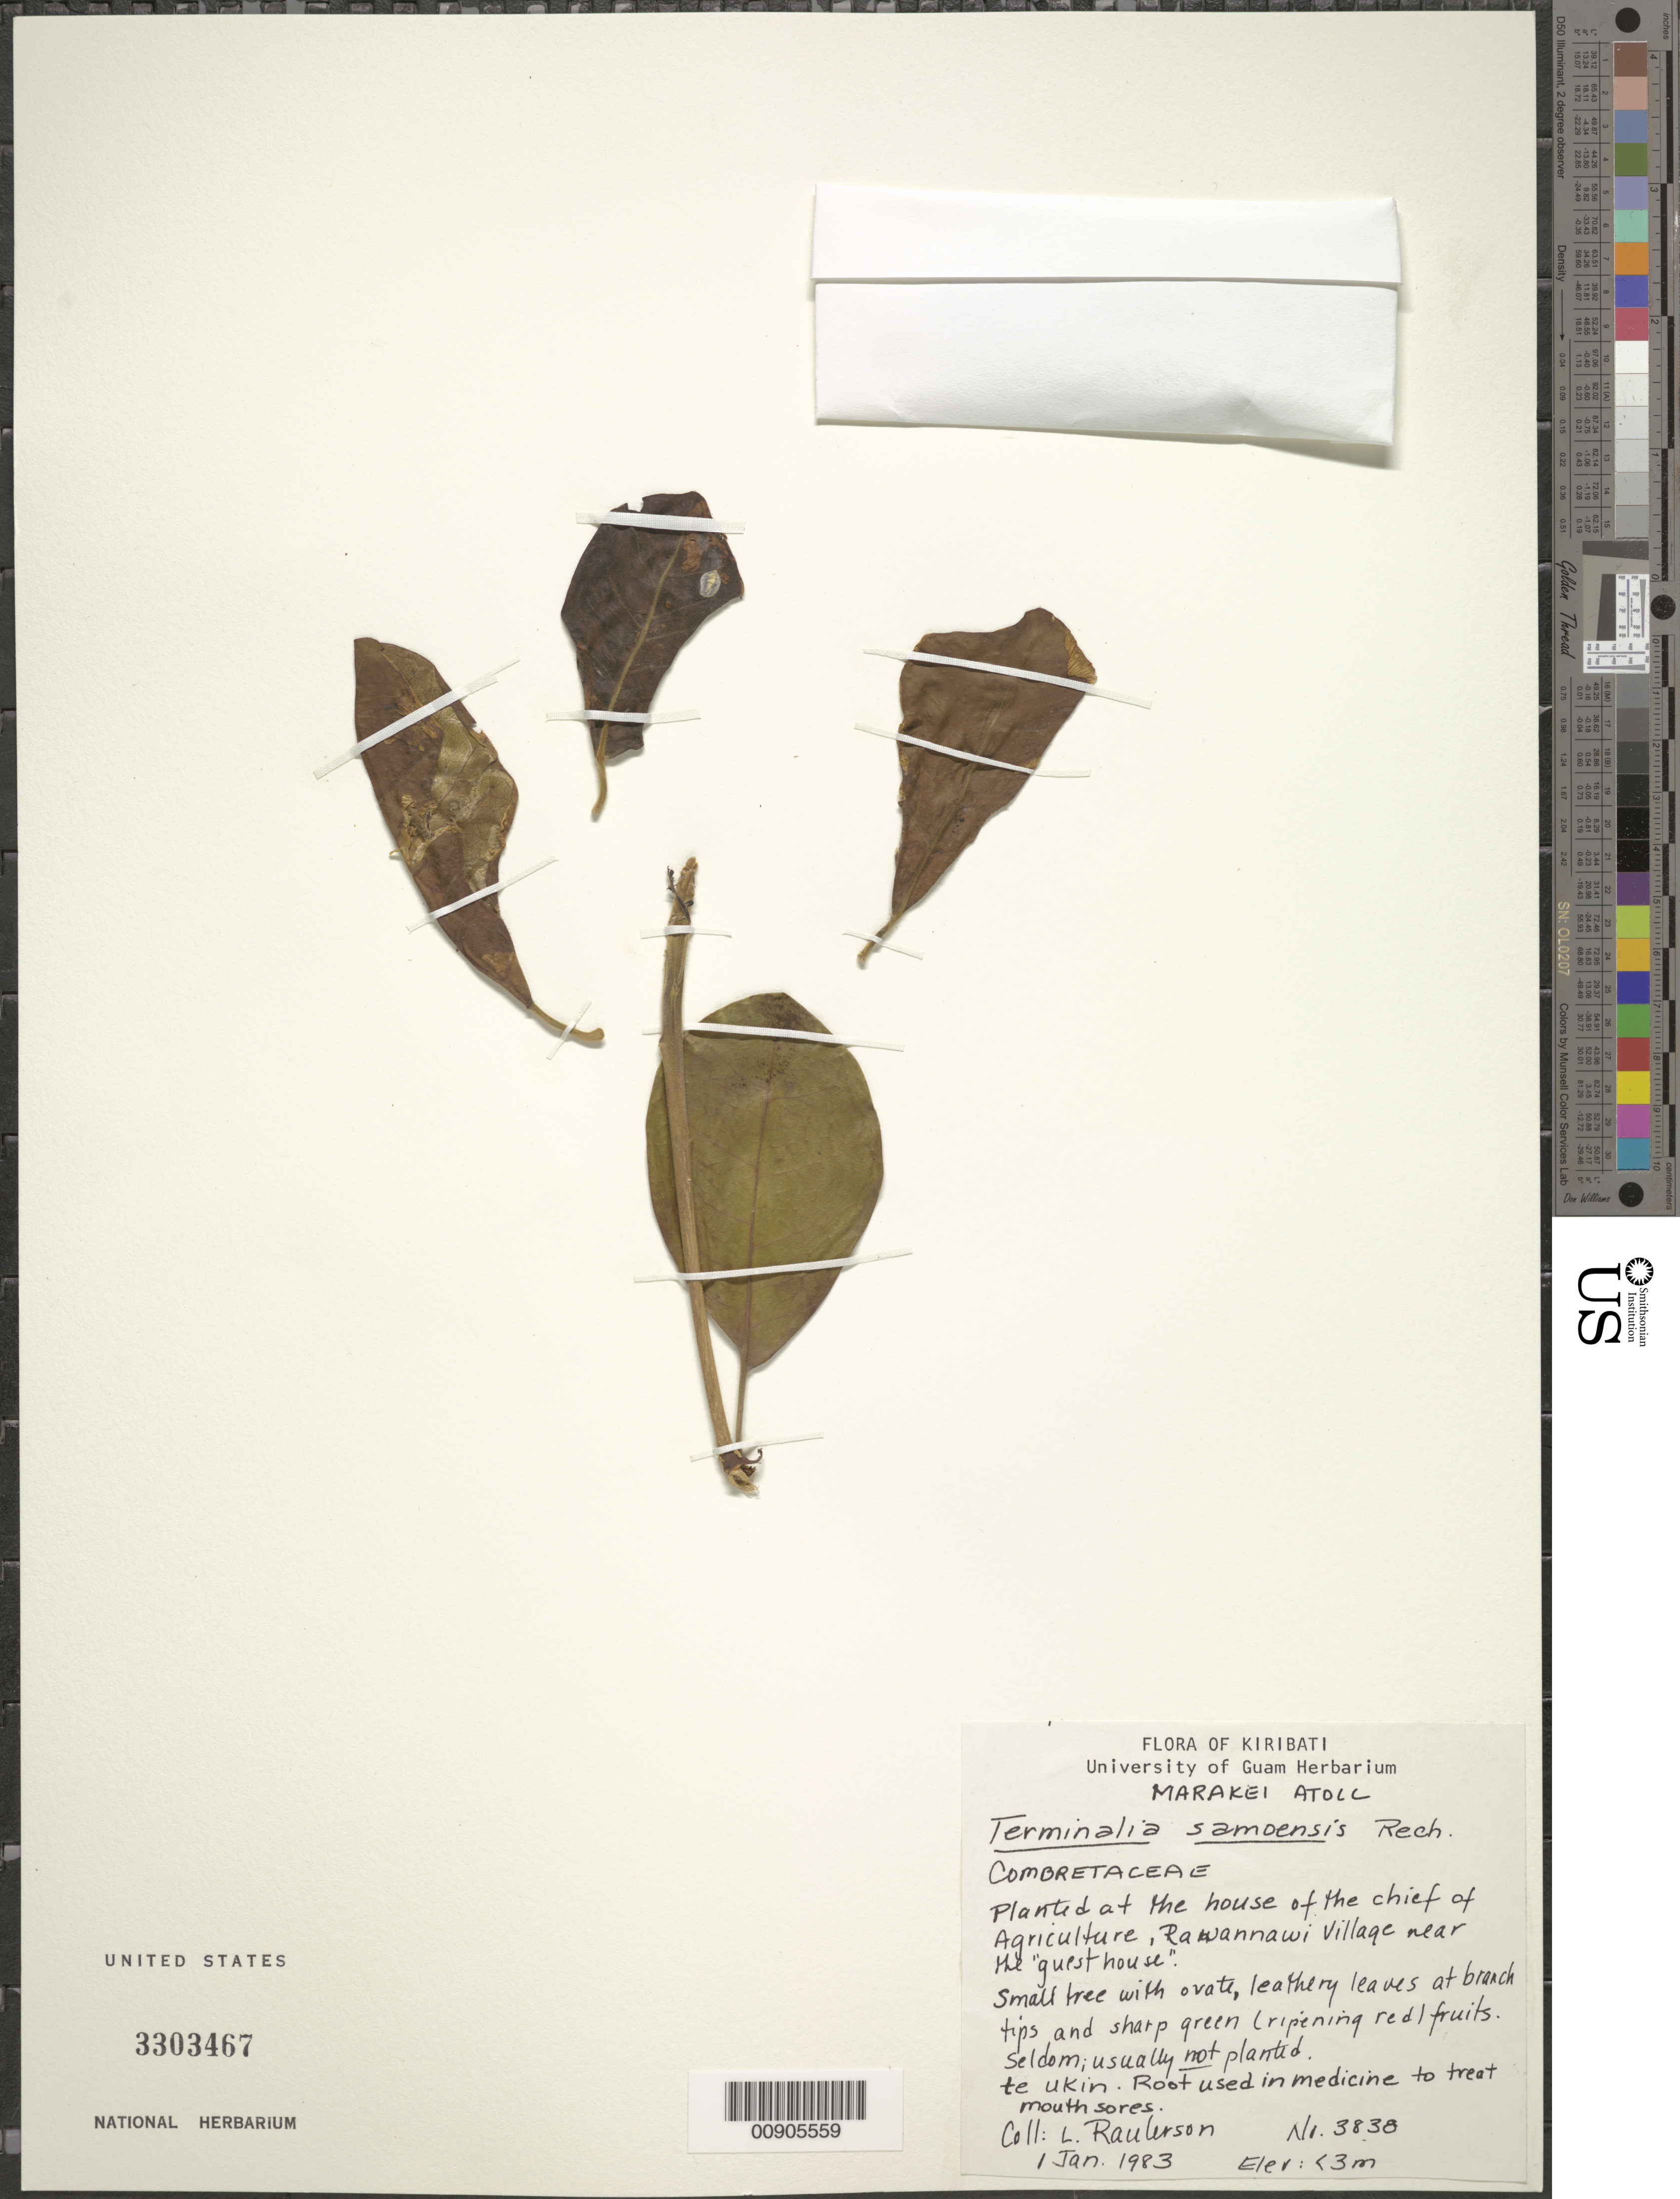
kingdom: Plantae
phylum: Tracheophyta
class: Magnoliopsida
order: Myrtales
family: Combretaceae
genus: Terminalia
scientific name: Terminalia samoensis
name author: Rech.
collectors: L. Raulerson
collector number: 3838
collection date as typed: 01 Jan 1983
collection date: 1983-01-01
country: Kiribati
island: Marakei Atoll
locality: Planted at the house of the chief of Agriculture, Rawannawi village near the "guest house".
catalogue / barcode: US 3303467